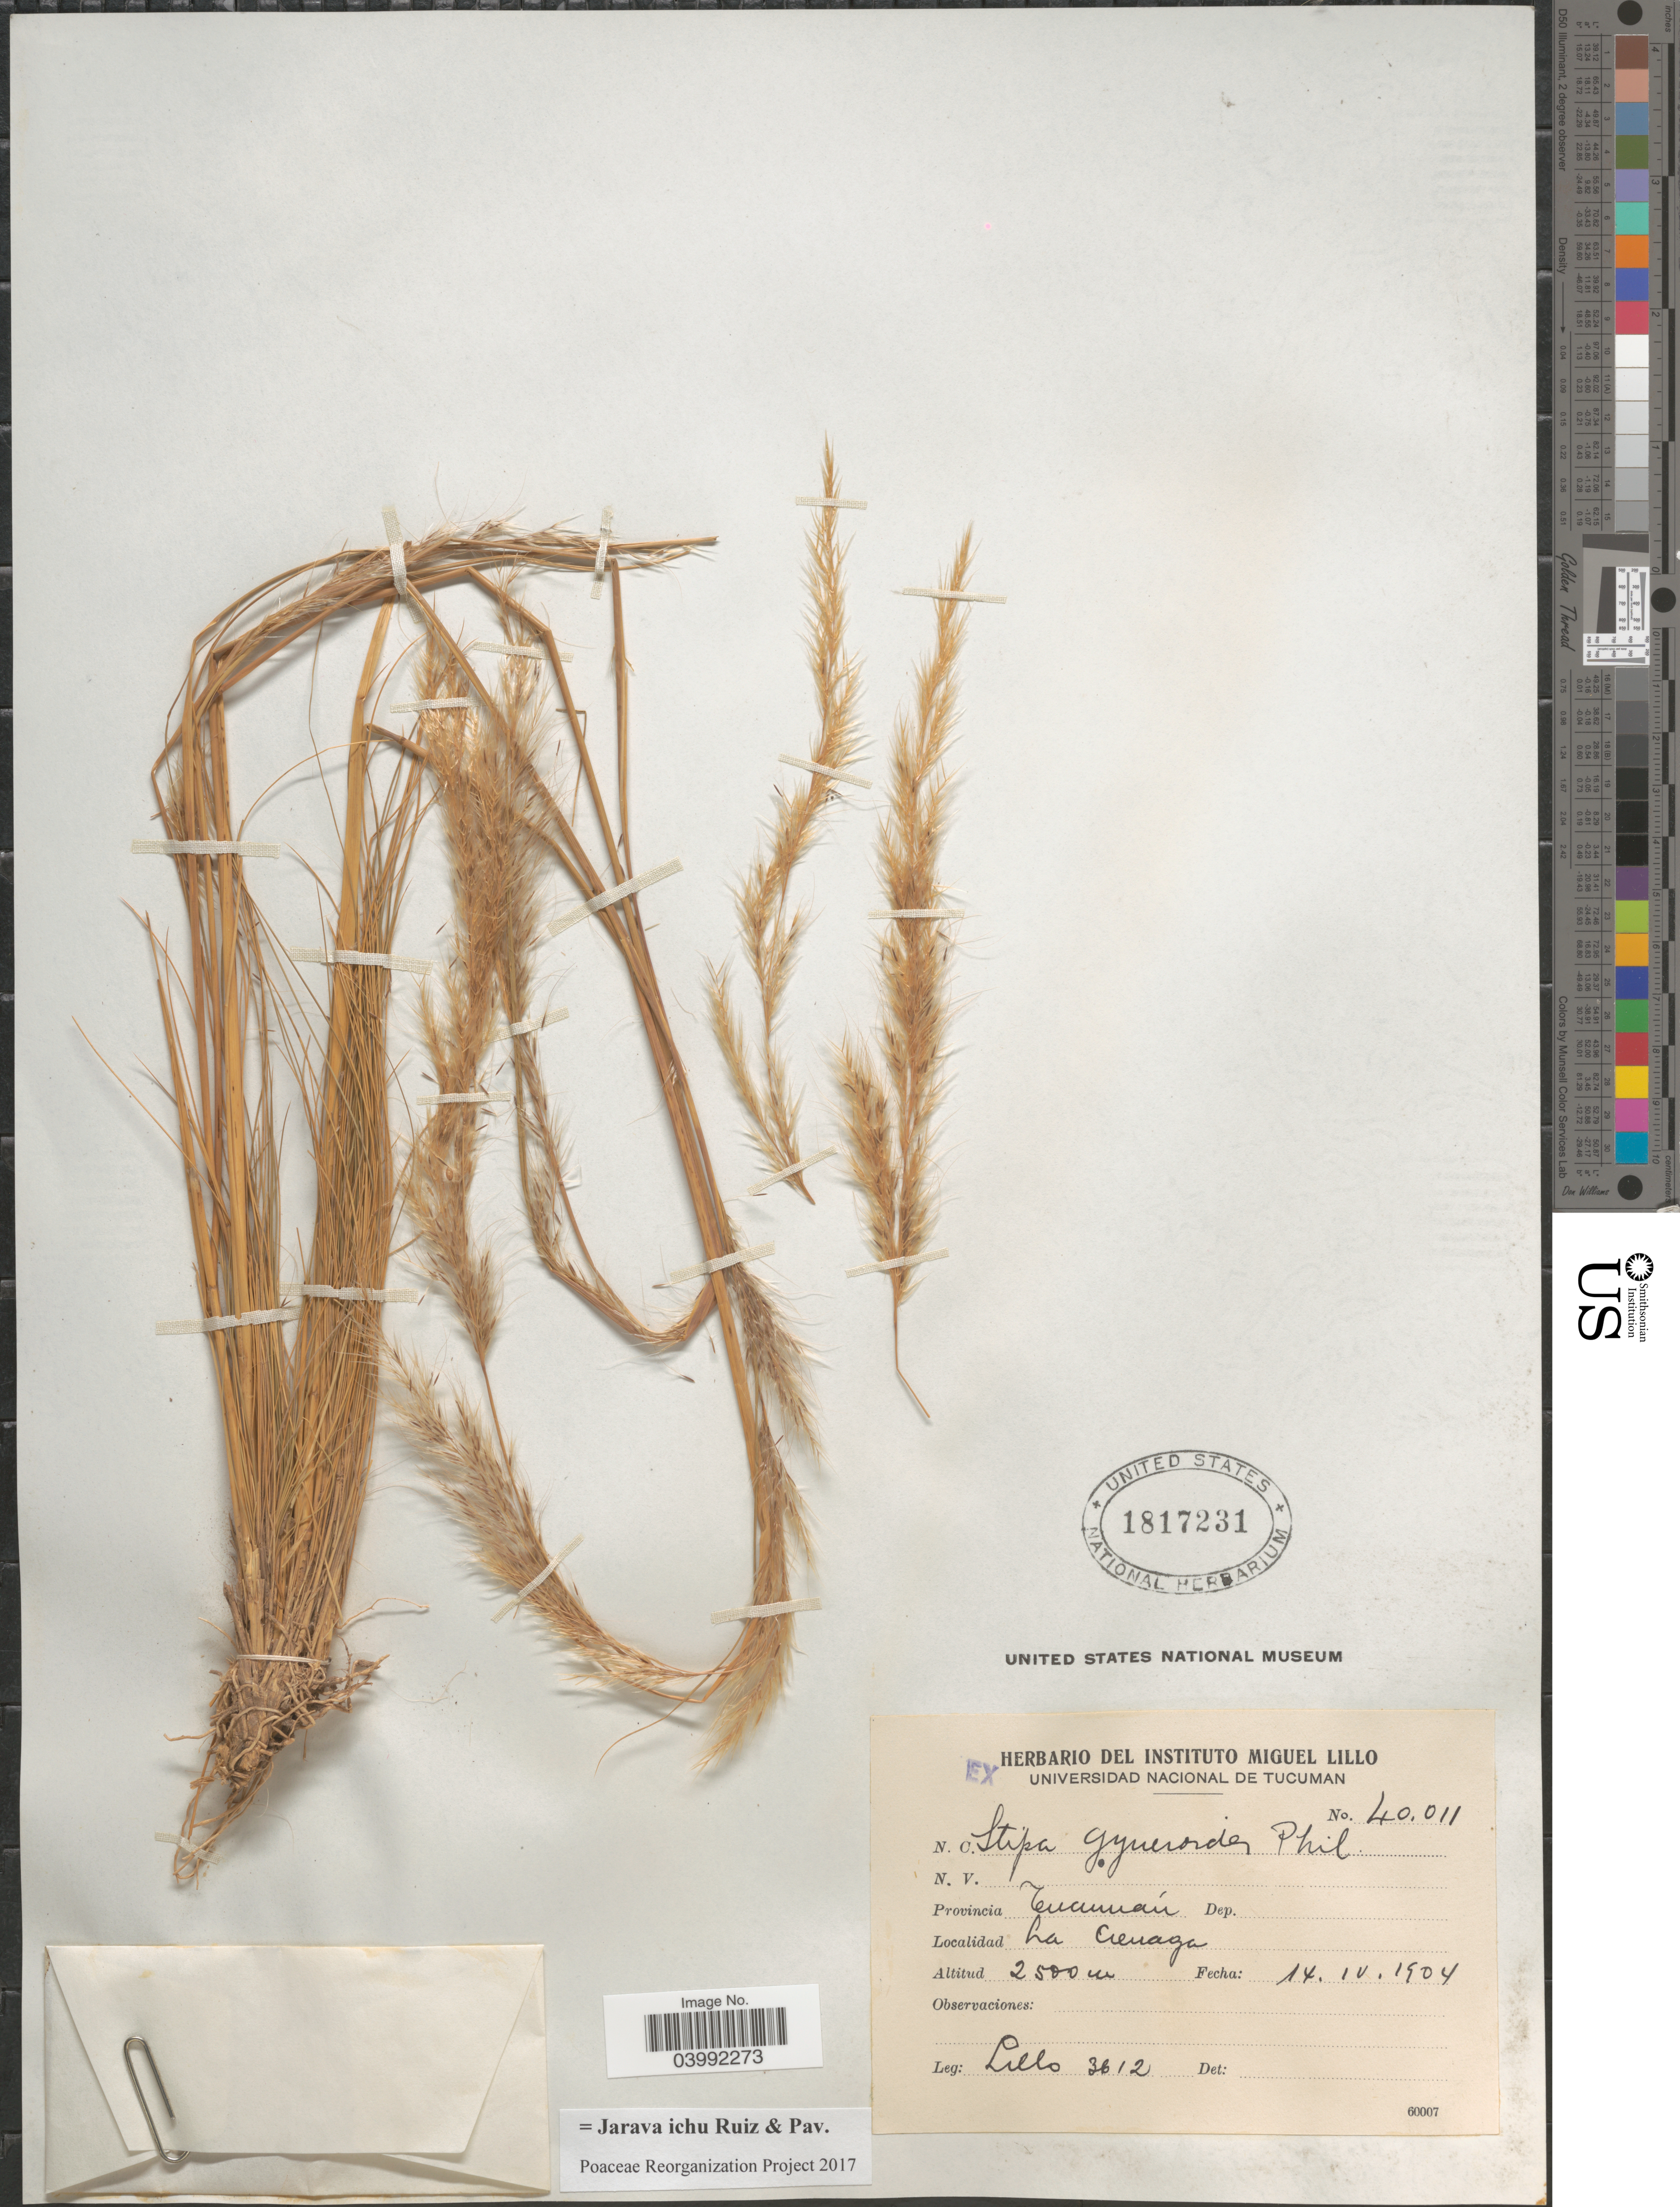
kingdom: Plantae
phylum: Tracheophyta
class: Liliopsida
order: Poales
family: Poaceae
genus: Jarava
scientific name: Jarava ichu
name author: Ruiz & Pav.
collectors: M. Lillo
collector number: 3612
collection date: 1904-04-14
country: Argentina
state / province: Tucuman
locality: La Cienaga.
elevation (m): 2500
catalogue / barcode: US 1817231